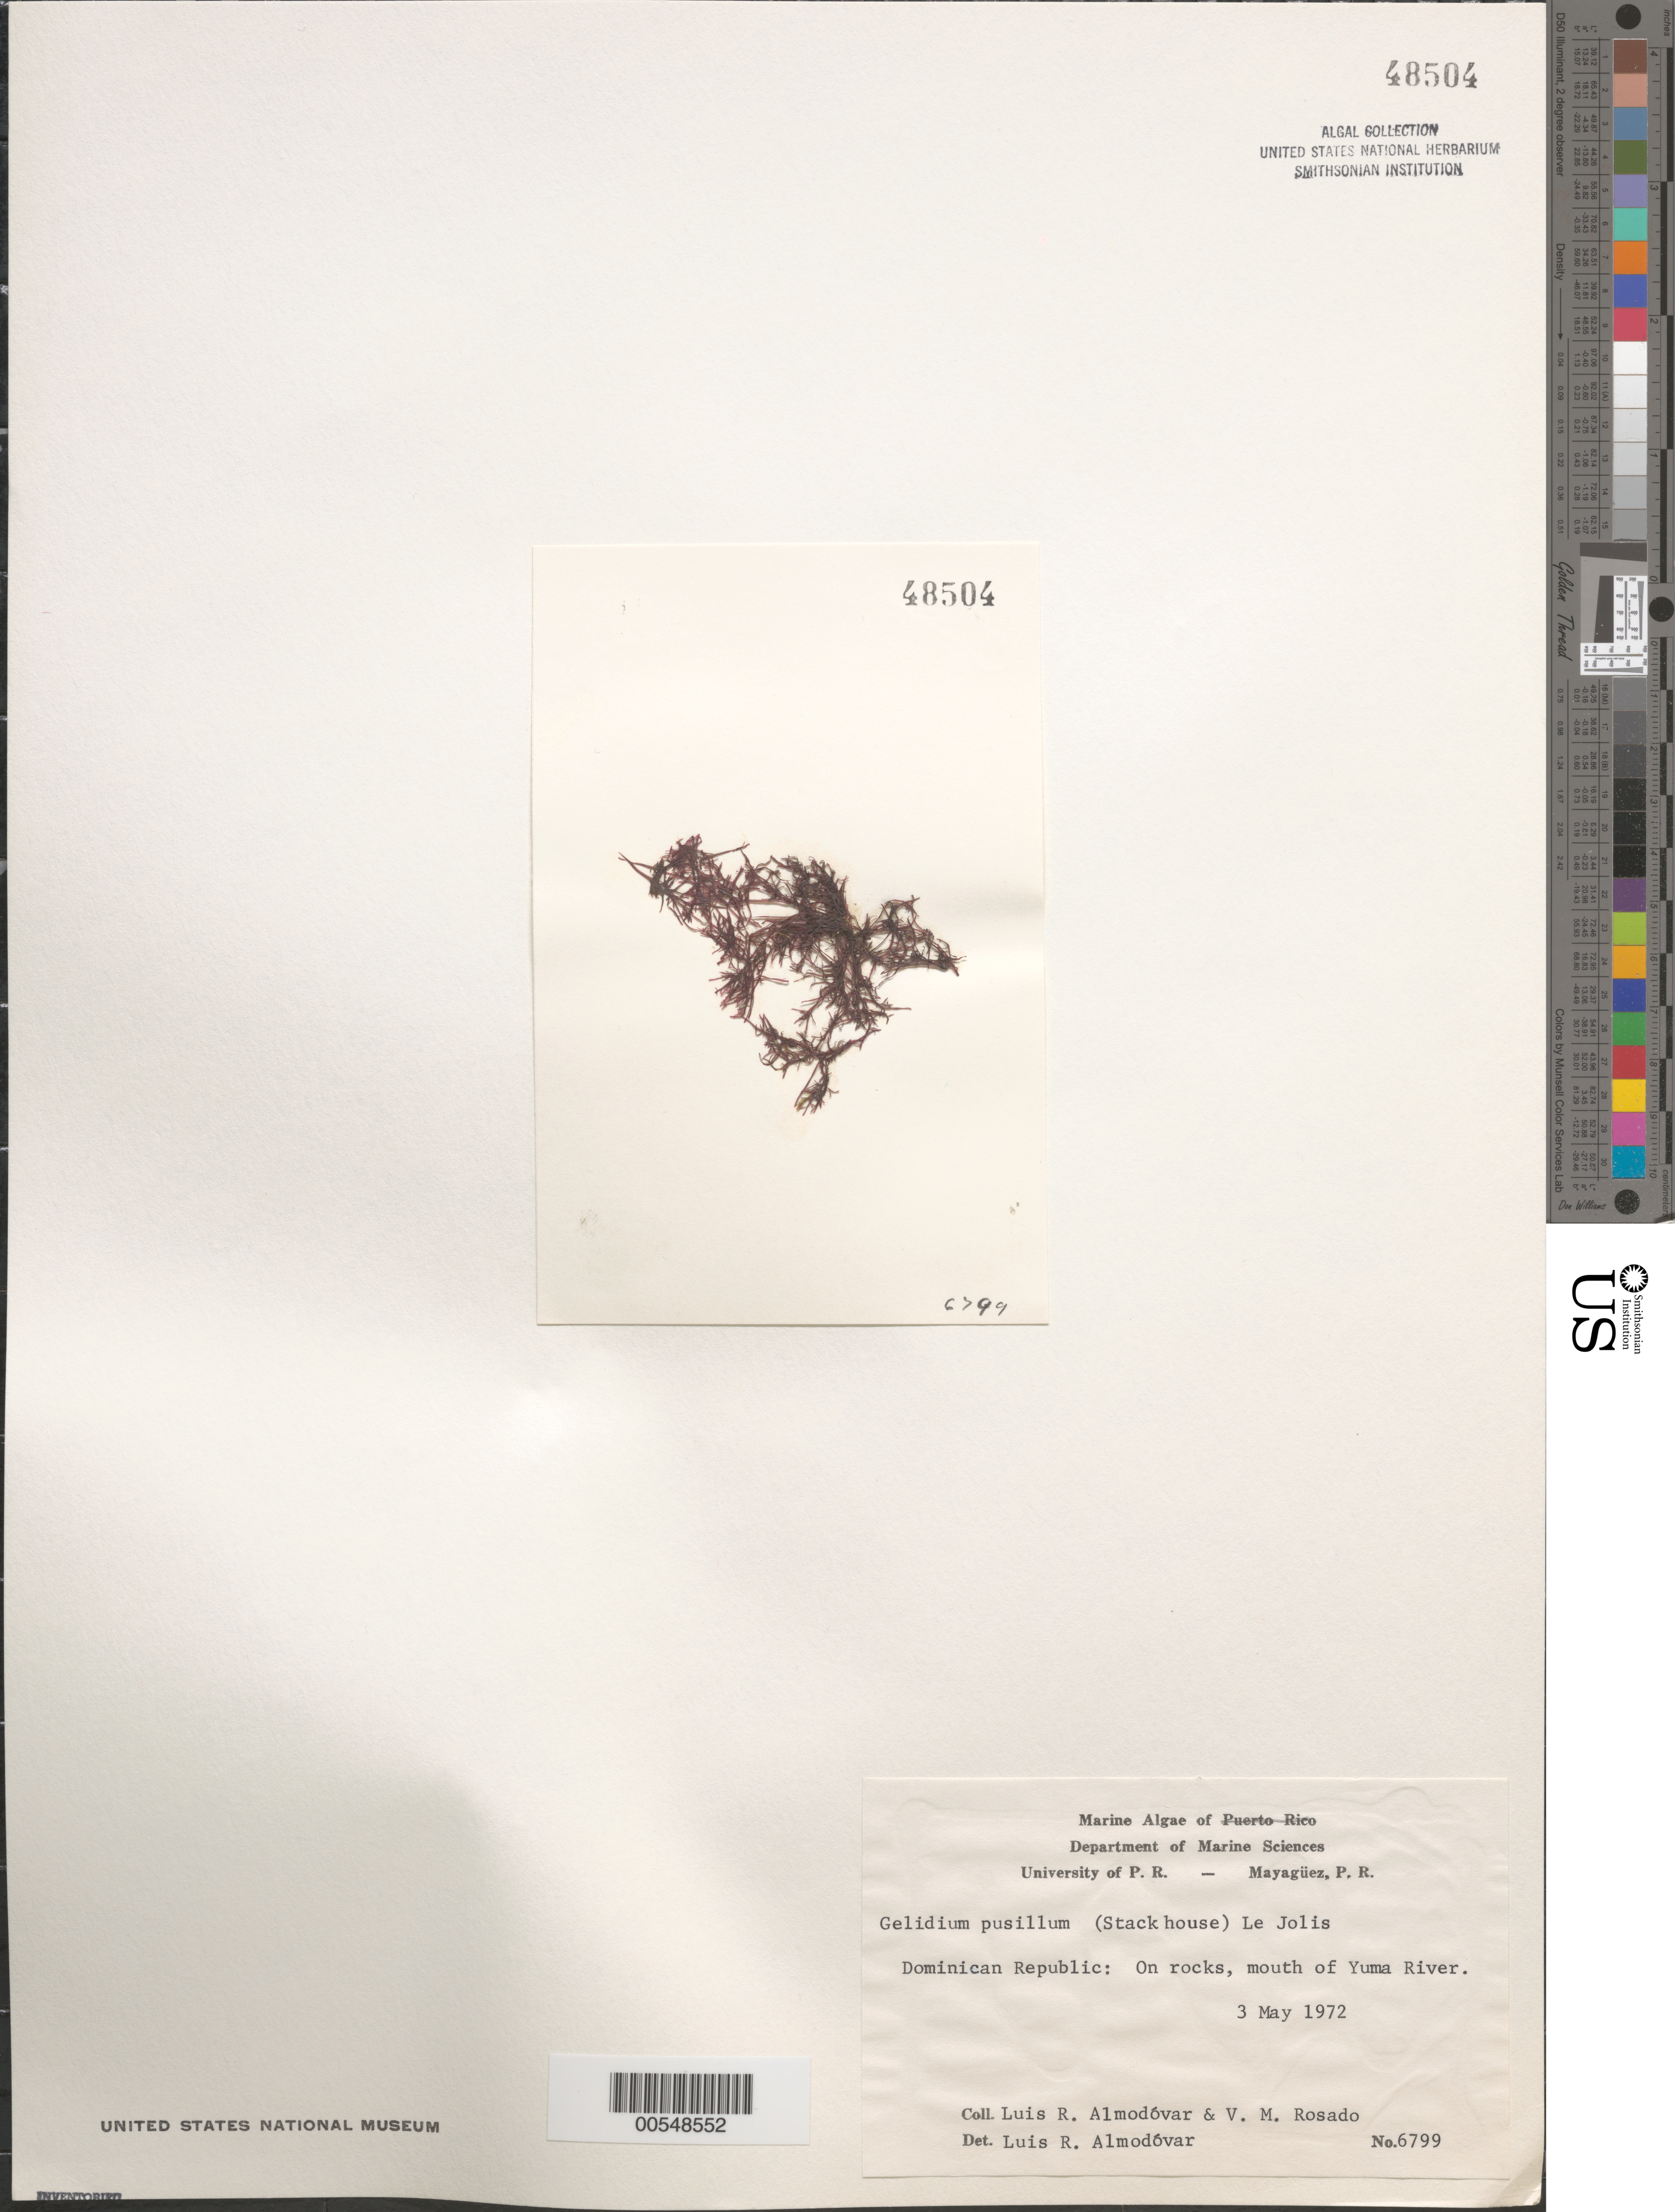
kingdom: Plantae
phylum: Rhodophyta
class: Florideophyceae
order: Gelidiales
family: Gelidiaceae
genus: Gelidium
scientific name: Gelidium pusillum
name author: (Stackh.) Le Jol.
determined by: Almodovar, L. R.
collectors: L. Almodovar & V. Rosado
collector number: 6799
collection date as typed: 03 May 1972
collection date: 1972-05-03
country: Dominican Republic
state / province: La Altagracía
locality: Yuma river mouth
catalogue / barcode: US 48504